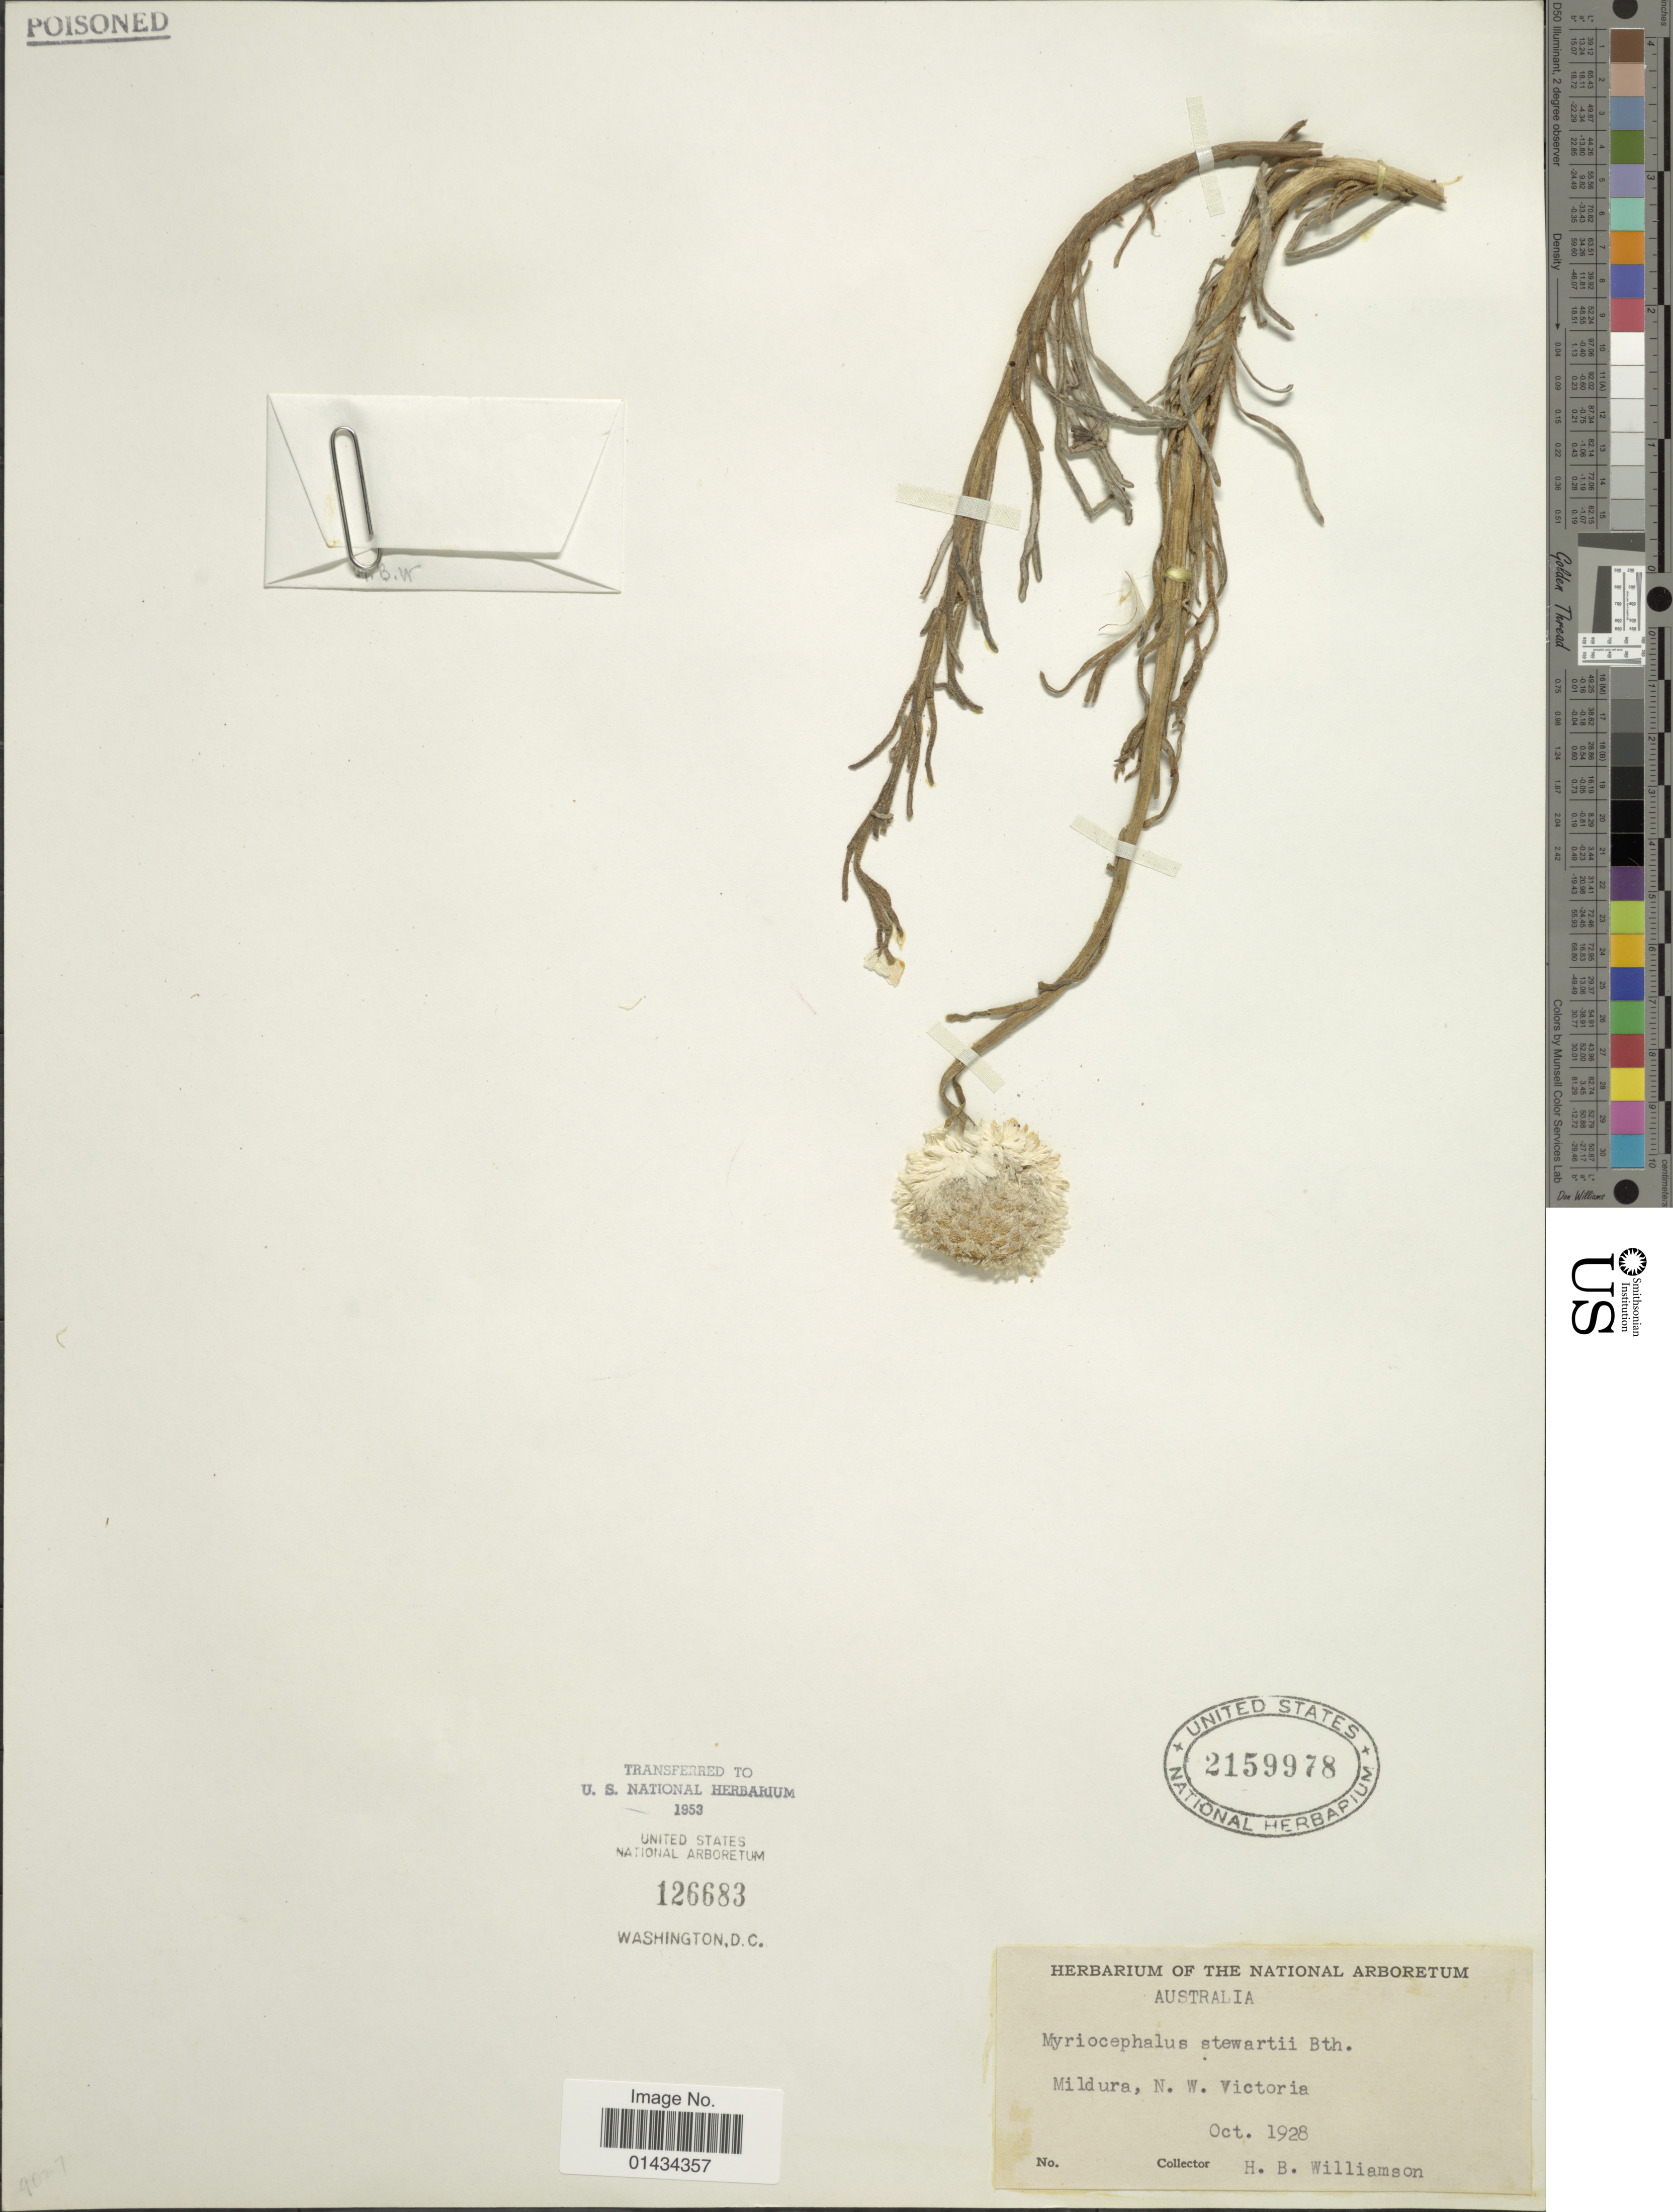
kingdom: Plantae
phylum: Tracheophyta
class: Magnoliopsida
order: Asterales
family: Asteraceae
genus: Myriocephalus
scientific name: Myriocephalus stuartii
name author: Benth.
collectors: H. Williamson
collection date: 1928-10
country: Australia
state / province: Victoria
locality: Mildura, N.W. Victoria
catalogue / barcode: US 2159978